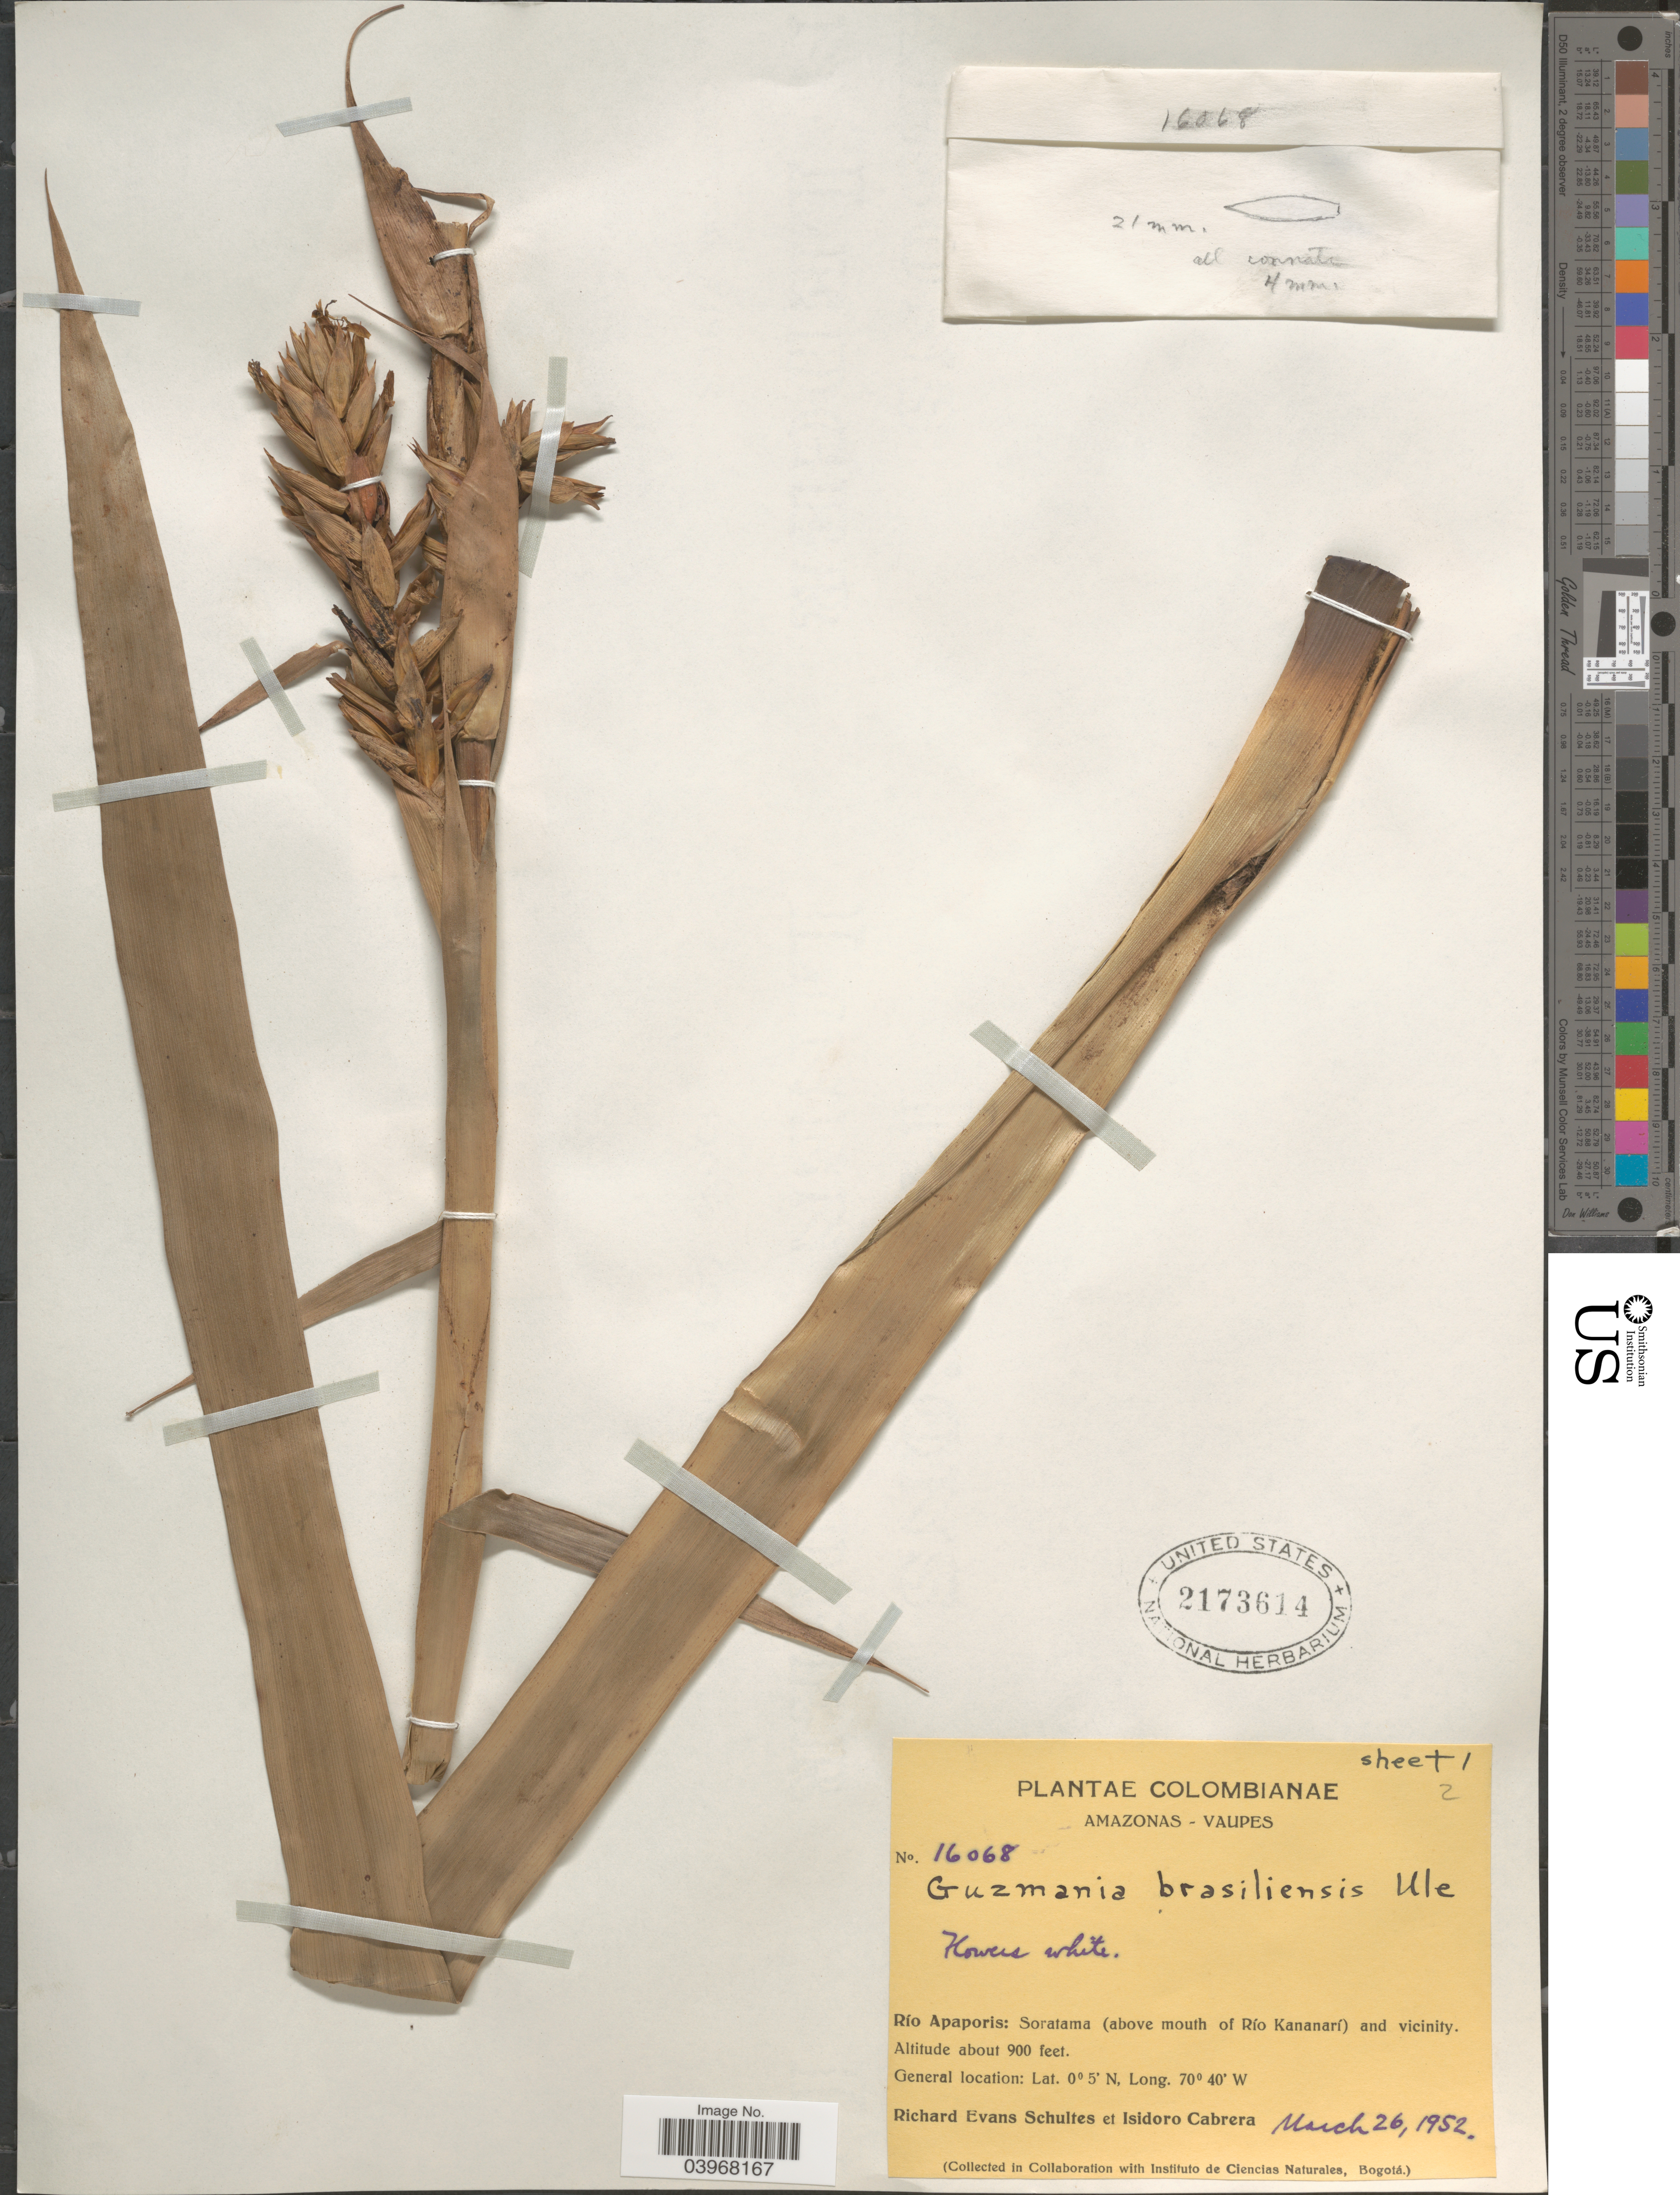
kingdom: Plantae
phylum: Tracheophyta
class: Liliopsida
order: Poales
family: Bromeliaceae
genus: Guzmania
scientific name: Guzmania brasiliensis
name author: Ule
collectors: R. E. Schultes & I. Cabrera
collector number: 16068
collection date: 1952-03-26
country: Colombia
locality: Amazonas - Vaupes. Río Apaporis: Soratama (above mouth of Río Kananarí) and vicinity.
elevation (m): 274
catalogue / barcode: US 2173614